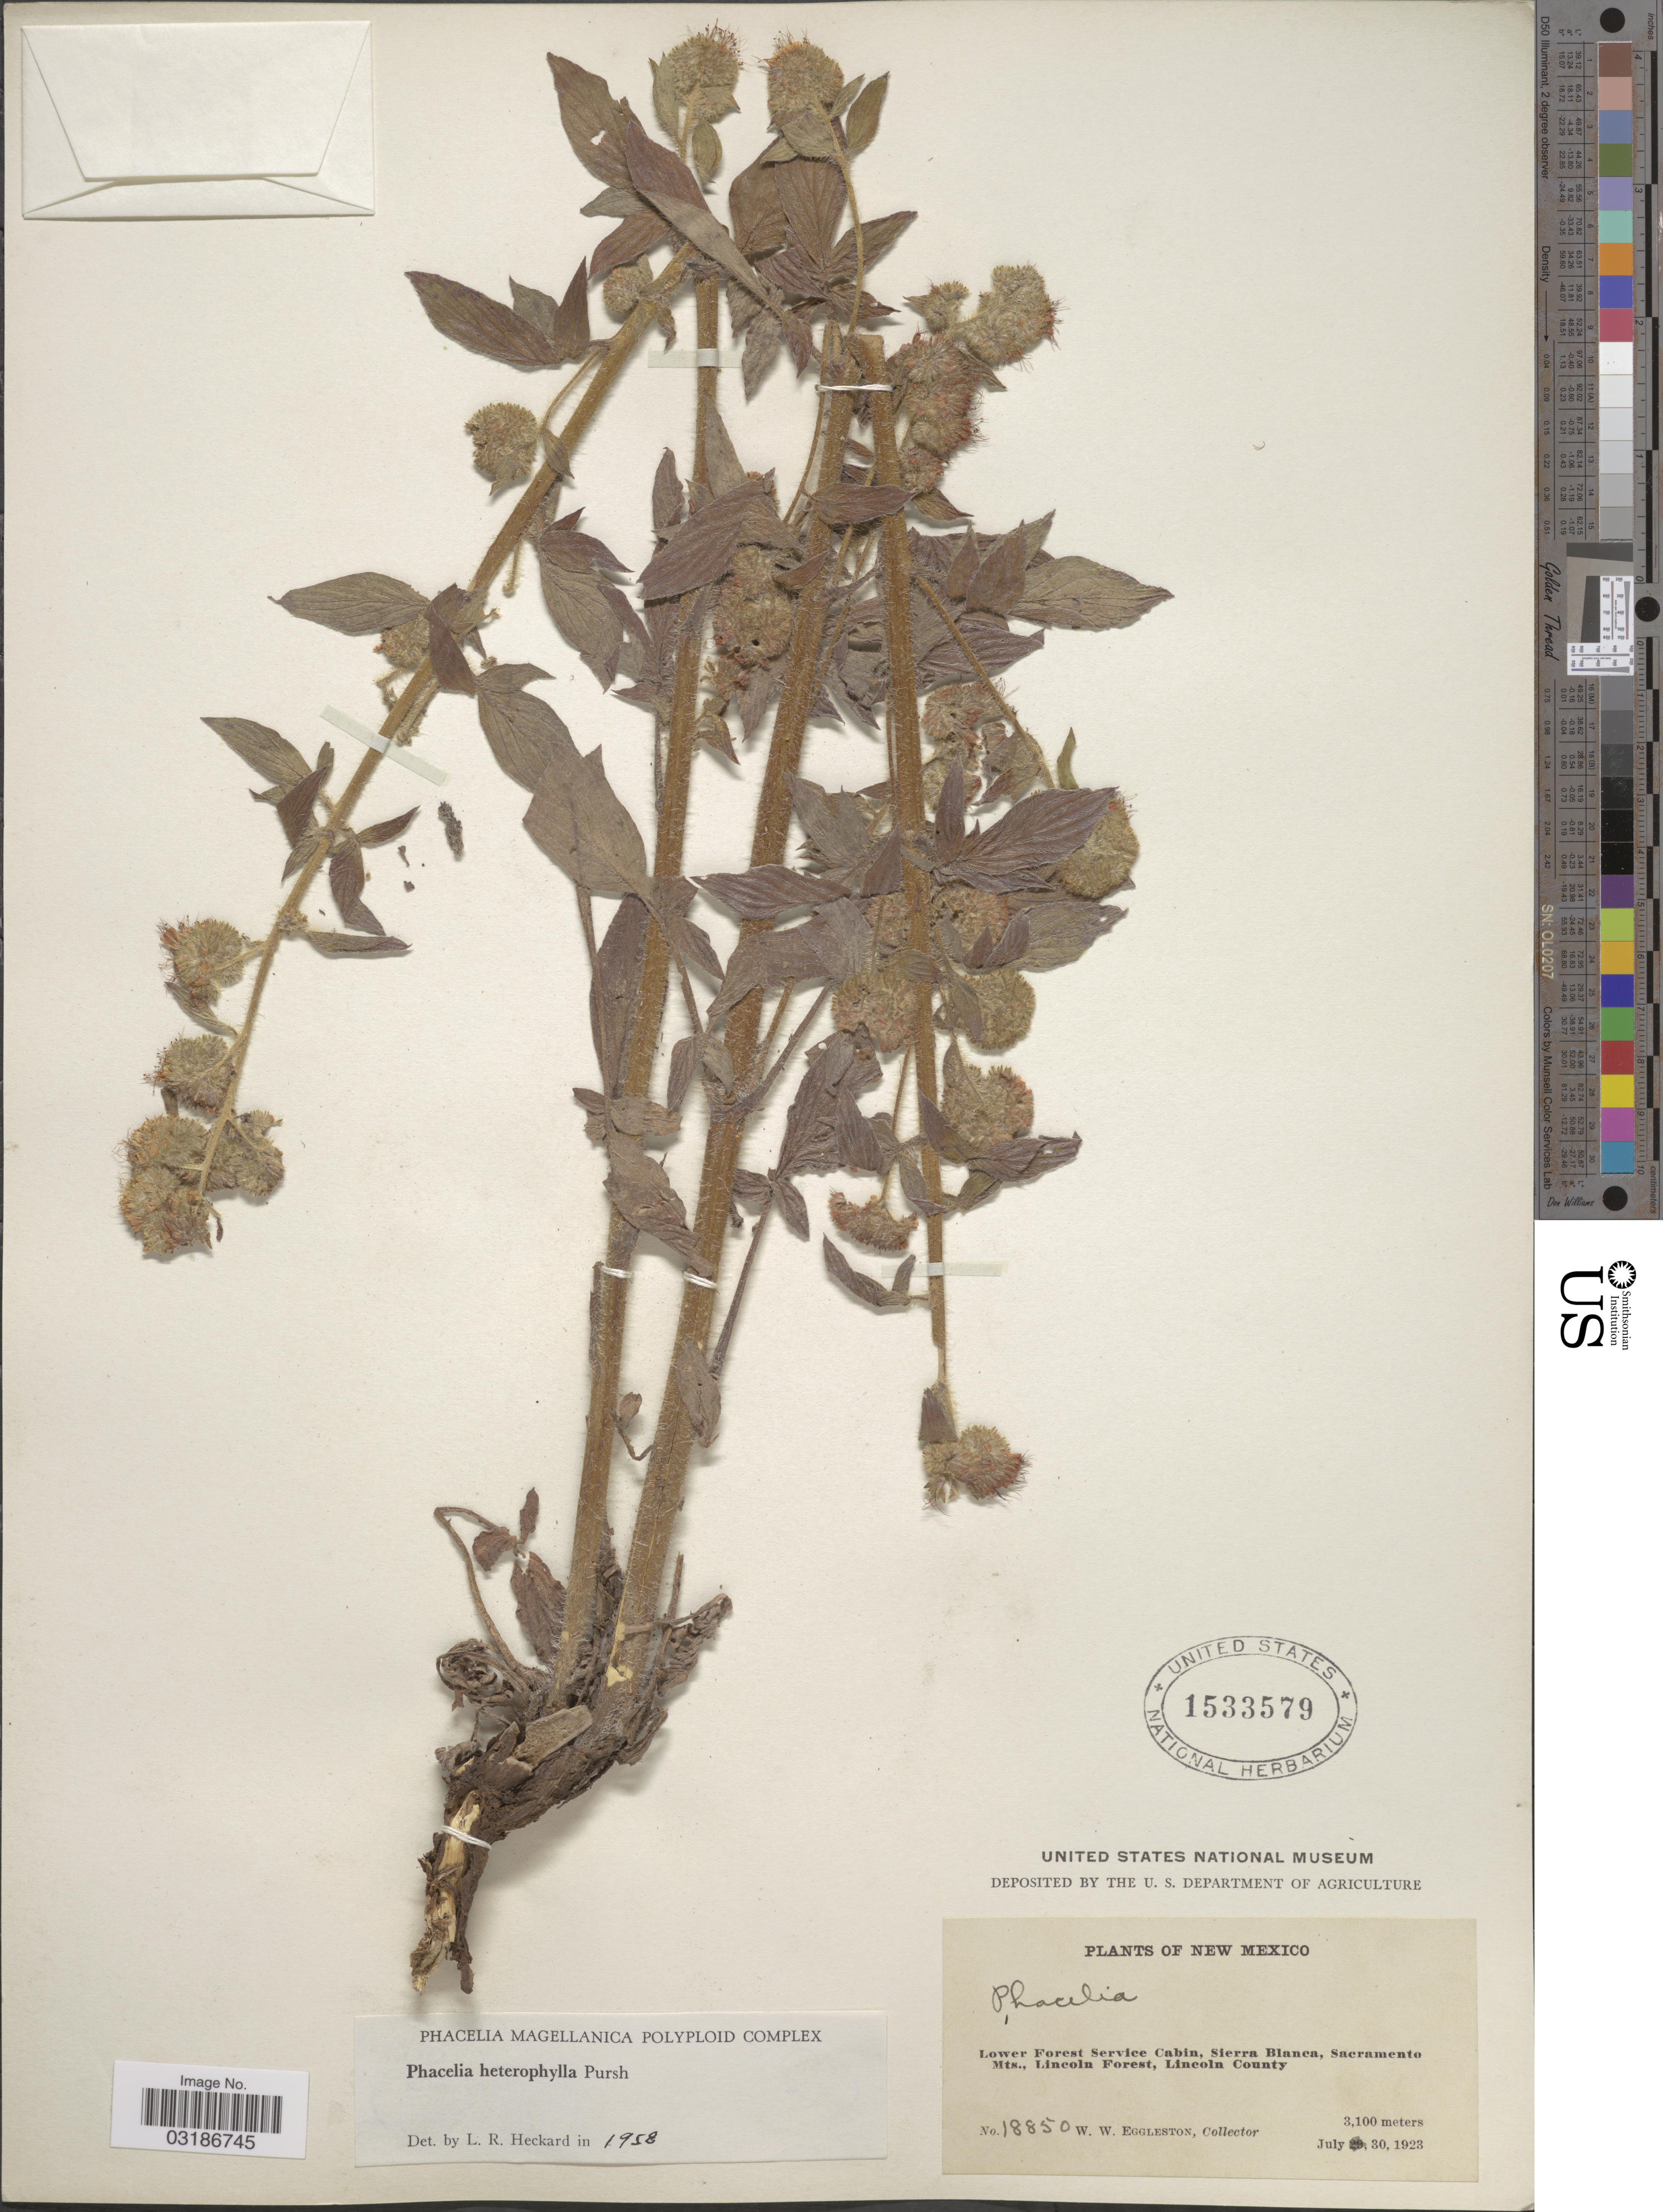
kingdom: Plantae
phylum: Tracheophyta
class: Magnoliopsida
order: Boraginales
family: Hydrophyllaceae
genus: Phacelia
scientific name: Phacelia heterophylla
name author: Pursh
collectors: W. W. Eggleston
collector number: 18850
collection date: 1923-07-30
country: United States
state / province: New Mexico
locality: Lower Forest Service Cabin, Sierra Blanca, Sacramento Mts., Lincoln Forest, Lincoln County.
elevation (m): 3100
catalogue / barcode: US 1533579